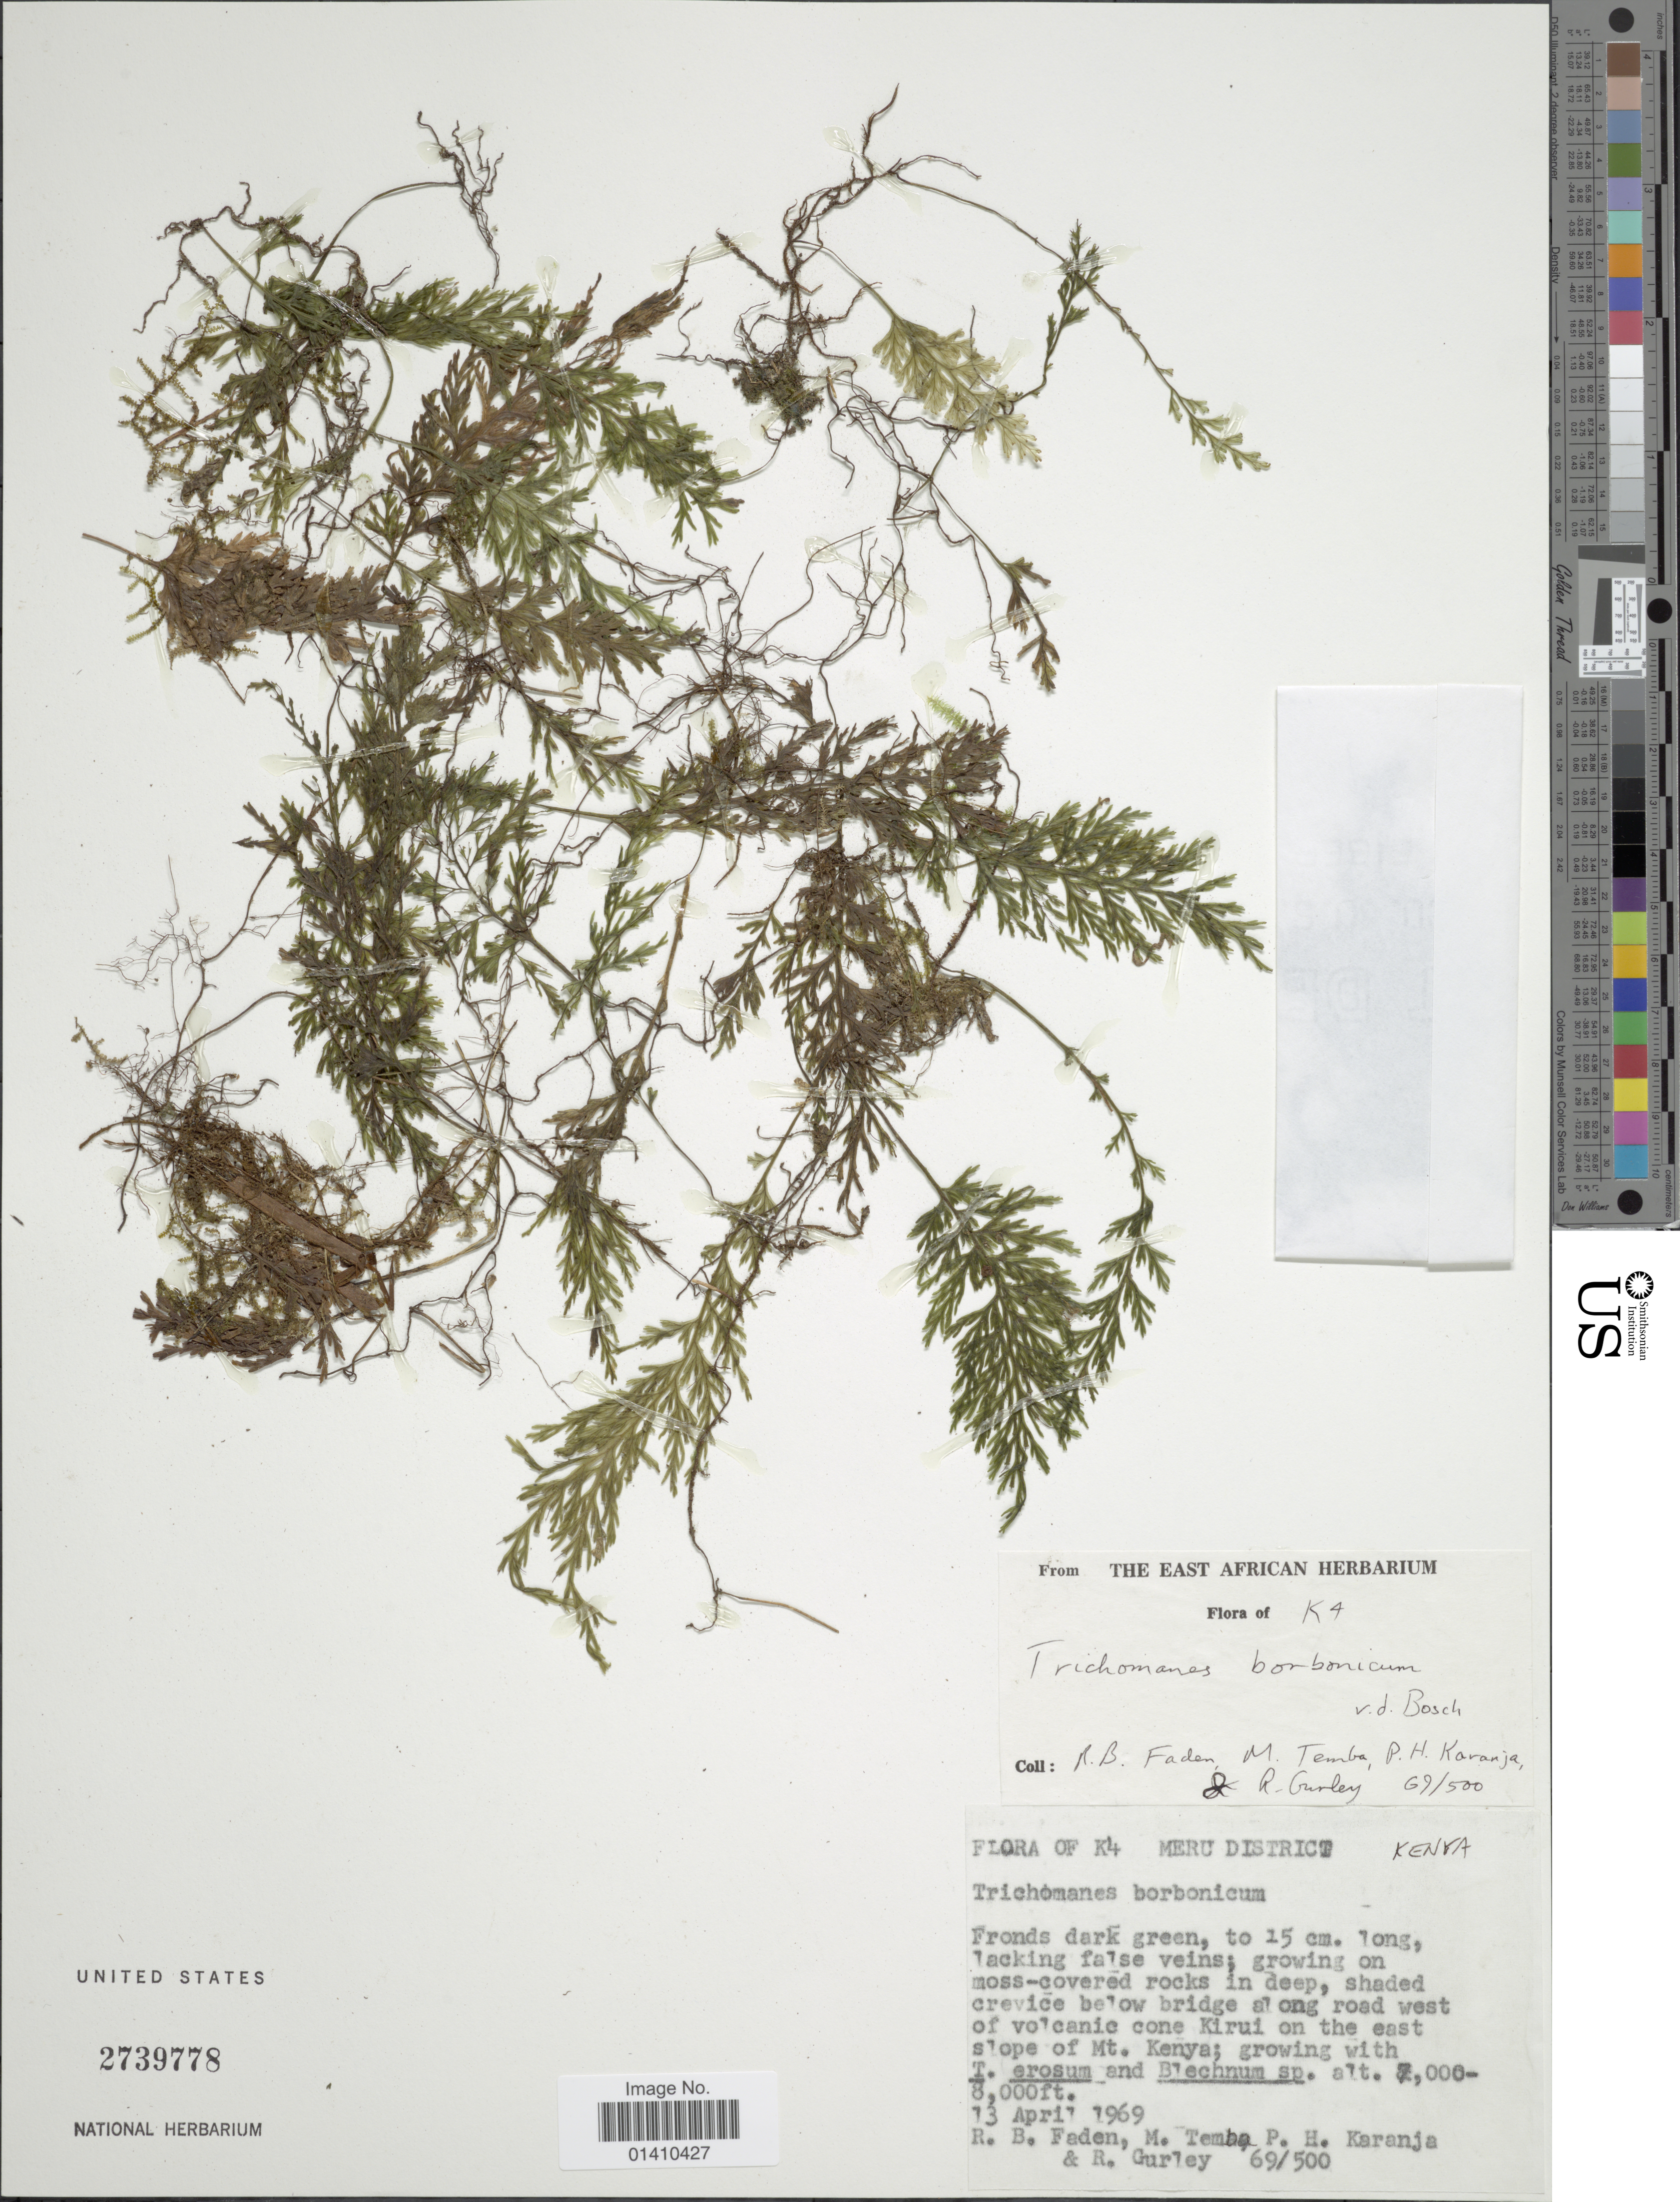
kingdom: Plantae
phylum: Tracheophyta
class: Polypodiopsida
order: Hymenophyllales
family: Hymenophyllaceae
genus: Polyphlebium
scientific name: Polyphlebium borbonicum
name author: (Bosch) Ebihara & Dubuisson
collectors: R. B. Faden, M. Temba, P. Karanja & R. Gurley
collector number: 69/500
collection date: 1969-04-13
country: Kenya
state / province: Meru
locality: K4, Shaded crevice below bridge along road west of volcanic cone Kiruni on the east slope of Mt. Kenya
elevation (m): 2134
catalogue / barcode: US 2739778